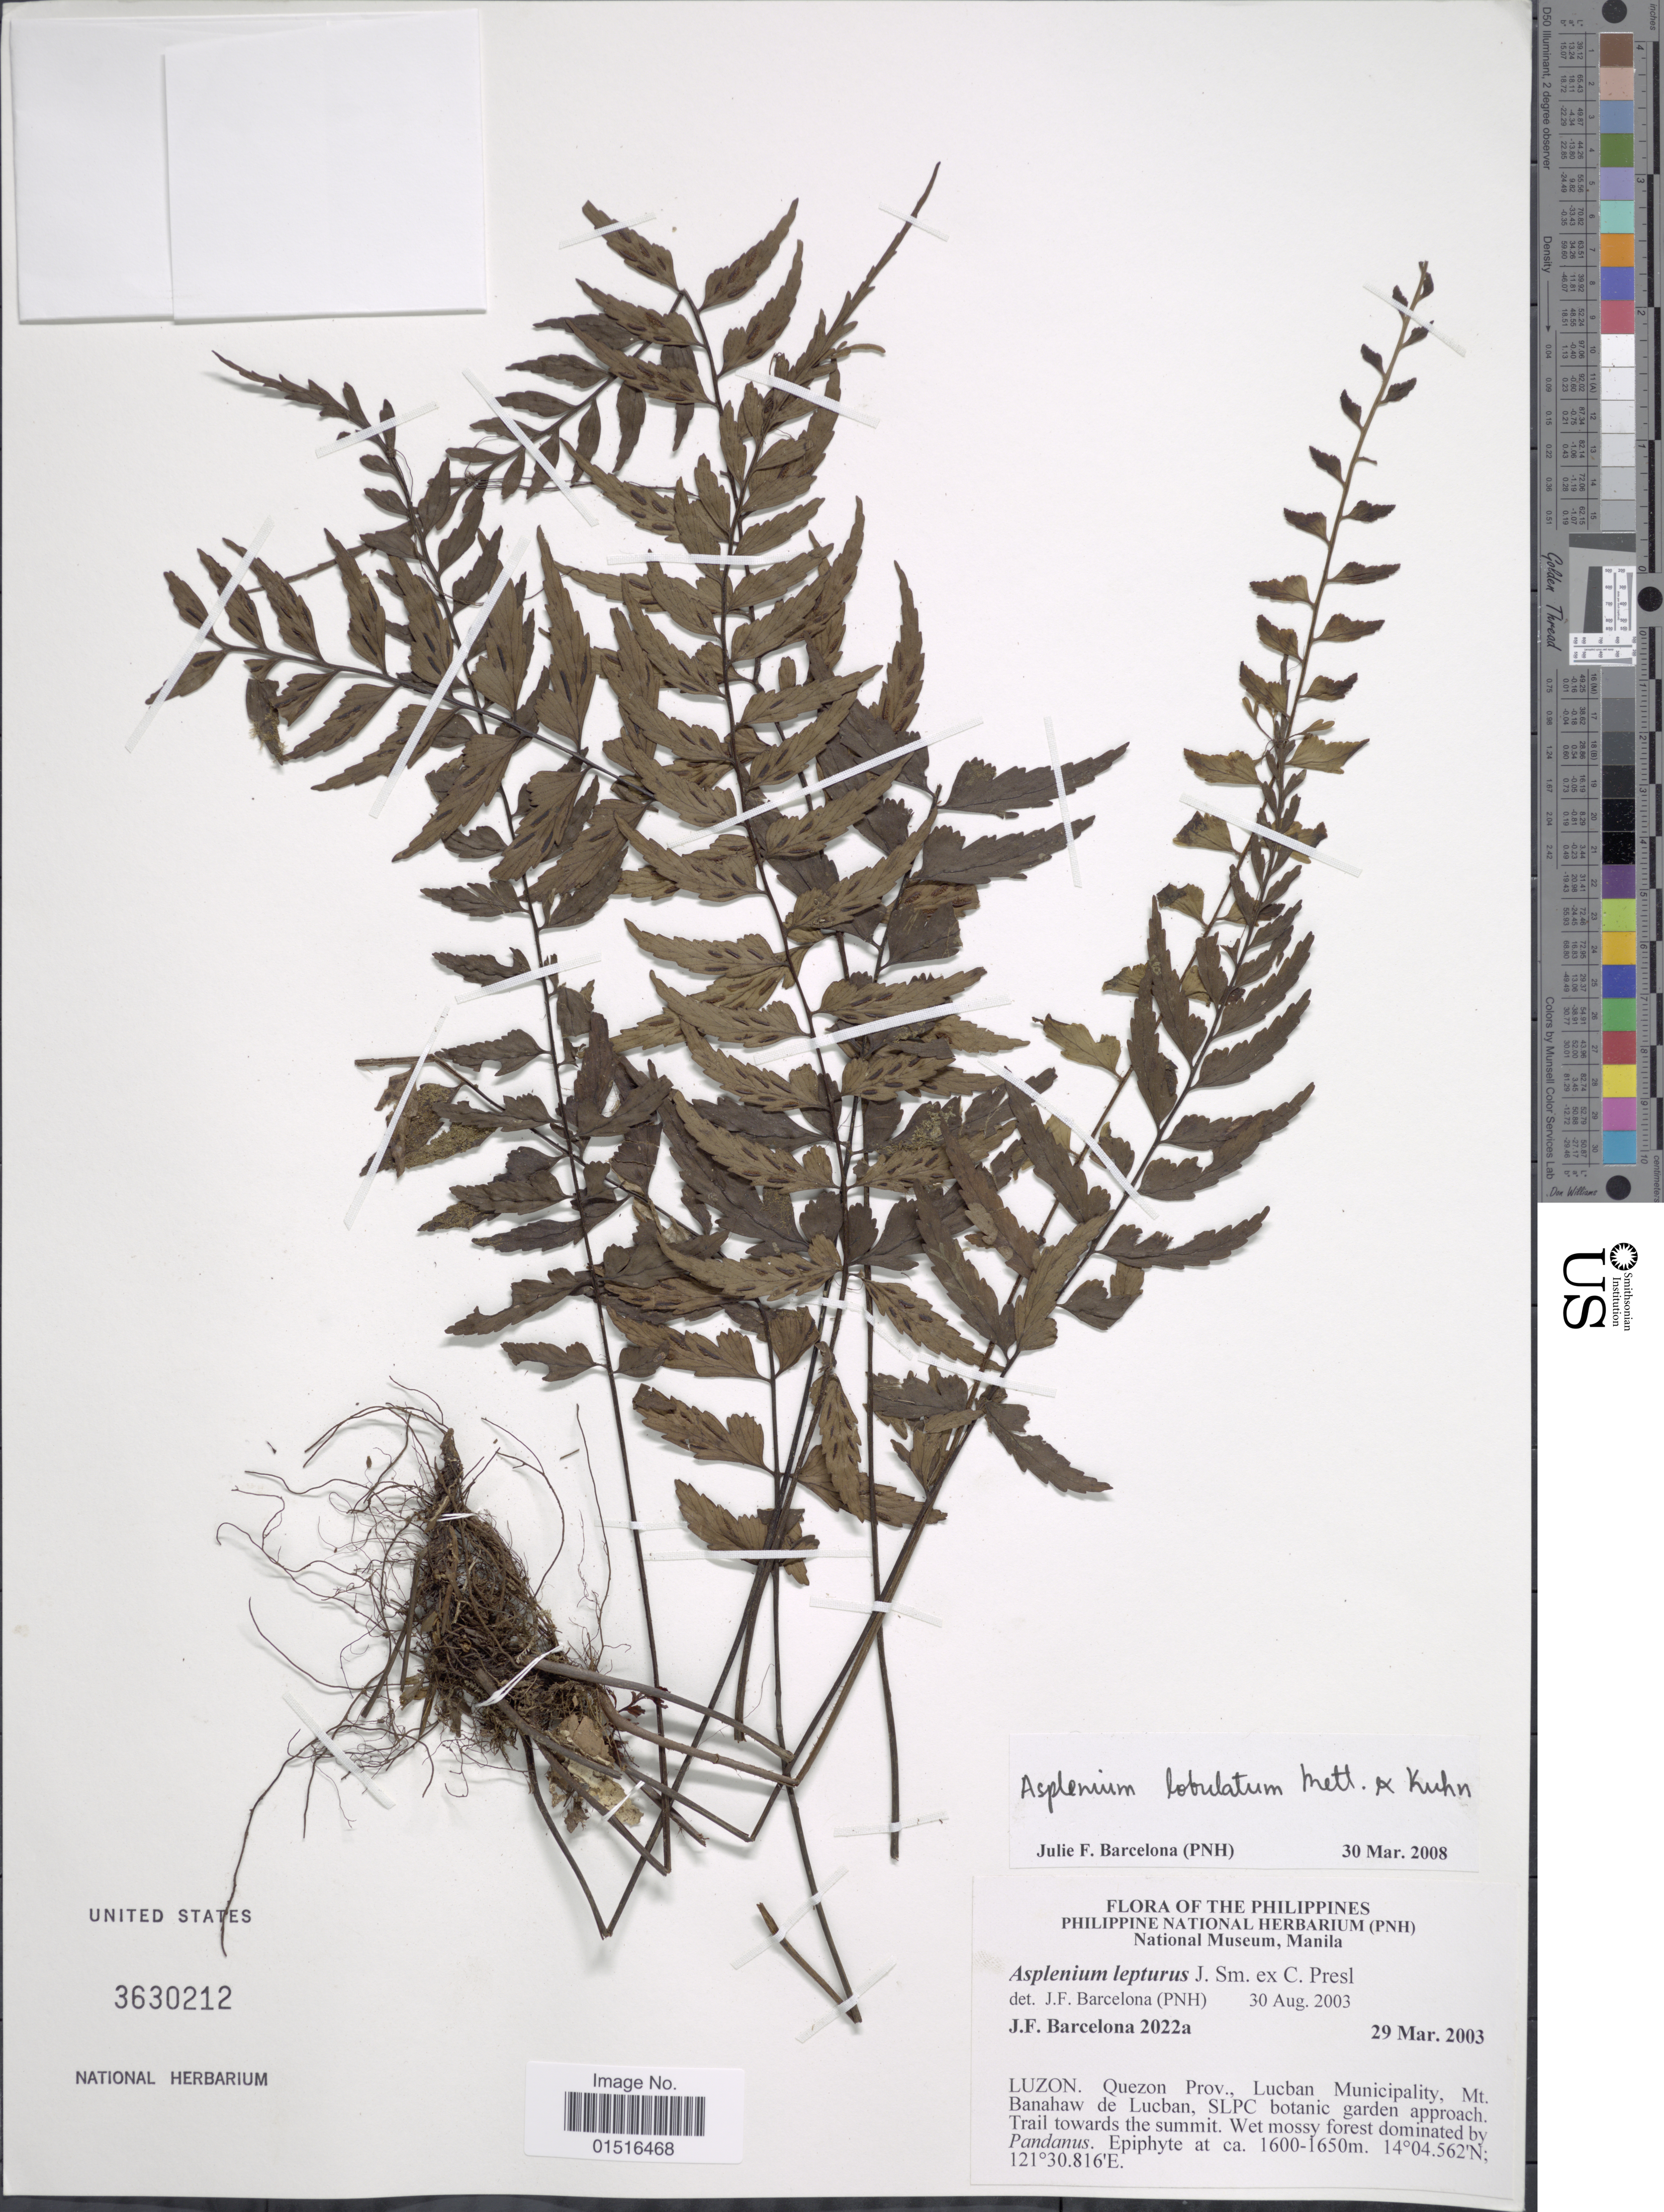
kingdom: Plantae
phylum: Tracheophyta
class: Polypodiopsida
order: Polypodiales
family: Aspleniaceae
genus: Asplenium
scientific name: Asplenium lobulatum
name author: Mett.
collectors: J. F. Barcelona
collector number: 2022a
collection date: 2003-03-29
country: Philippines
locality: Luzon, Quezon Prov., Lucban Municipality, Mt. Banahaw de Lucban, SLPC botanic garden approach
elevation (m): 1600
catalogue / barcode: US 3630212